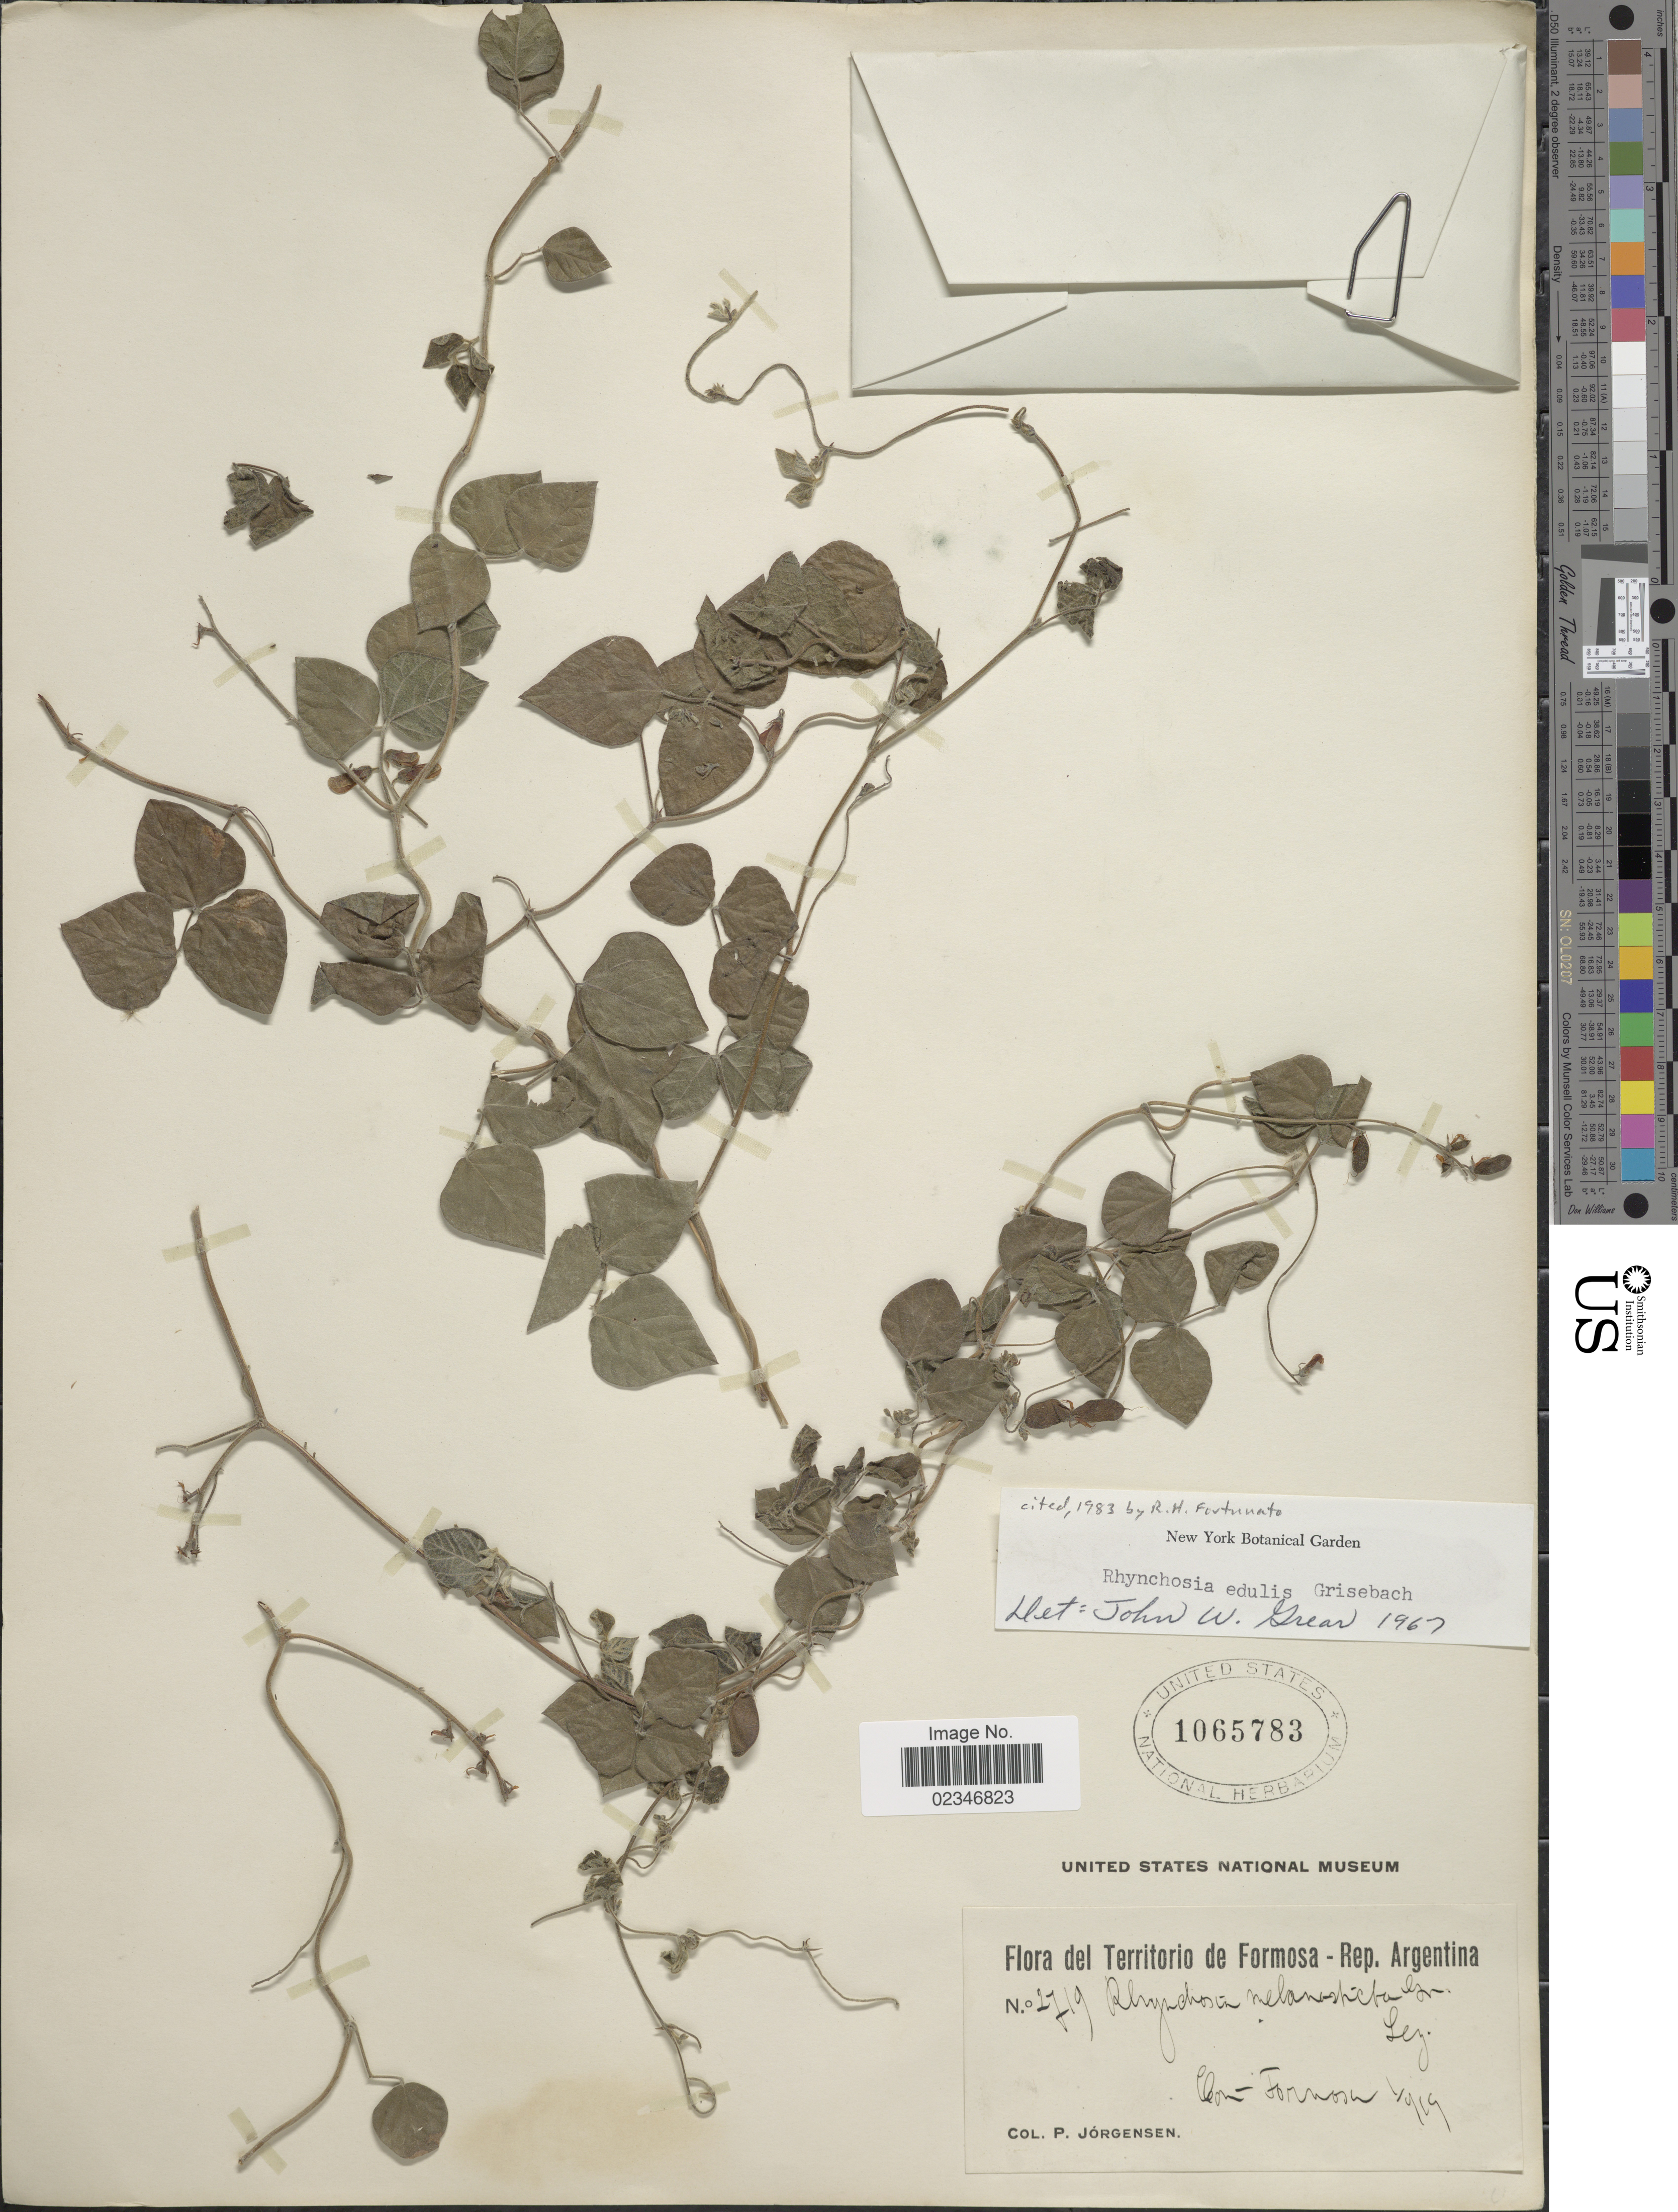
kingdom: Plantae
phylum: Tracheophyta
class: Magnoliopsida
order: Fabales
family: Fabaceae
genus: Rhynchosia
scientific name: Rhynchosia edulis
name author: Griseb.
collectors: P. Jörgensen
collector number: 2719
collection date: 1919-01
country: Argentina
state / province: Formosa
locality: Del Territorio de Formosa, Rep. Argentina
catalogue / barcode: US 1065783